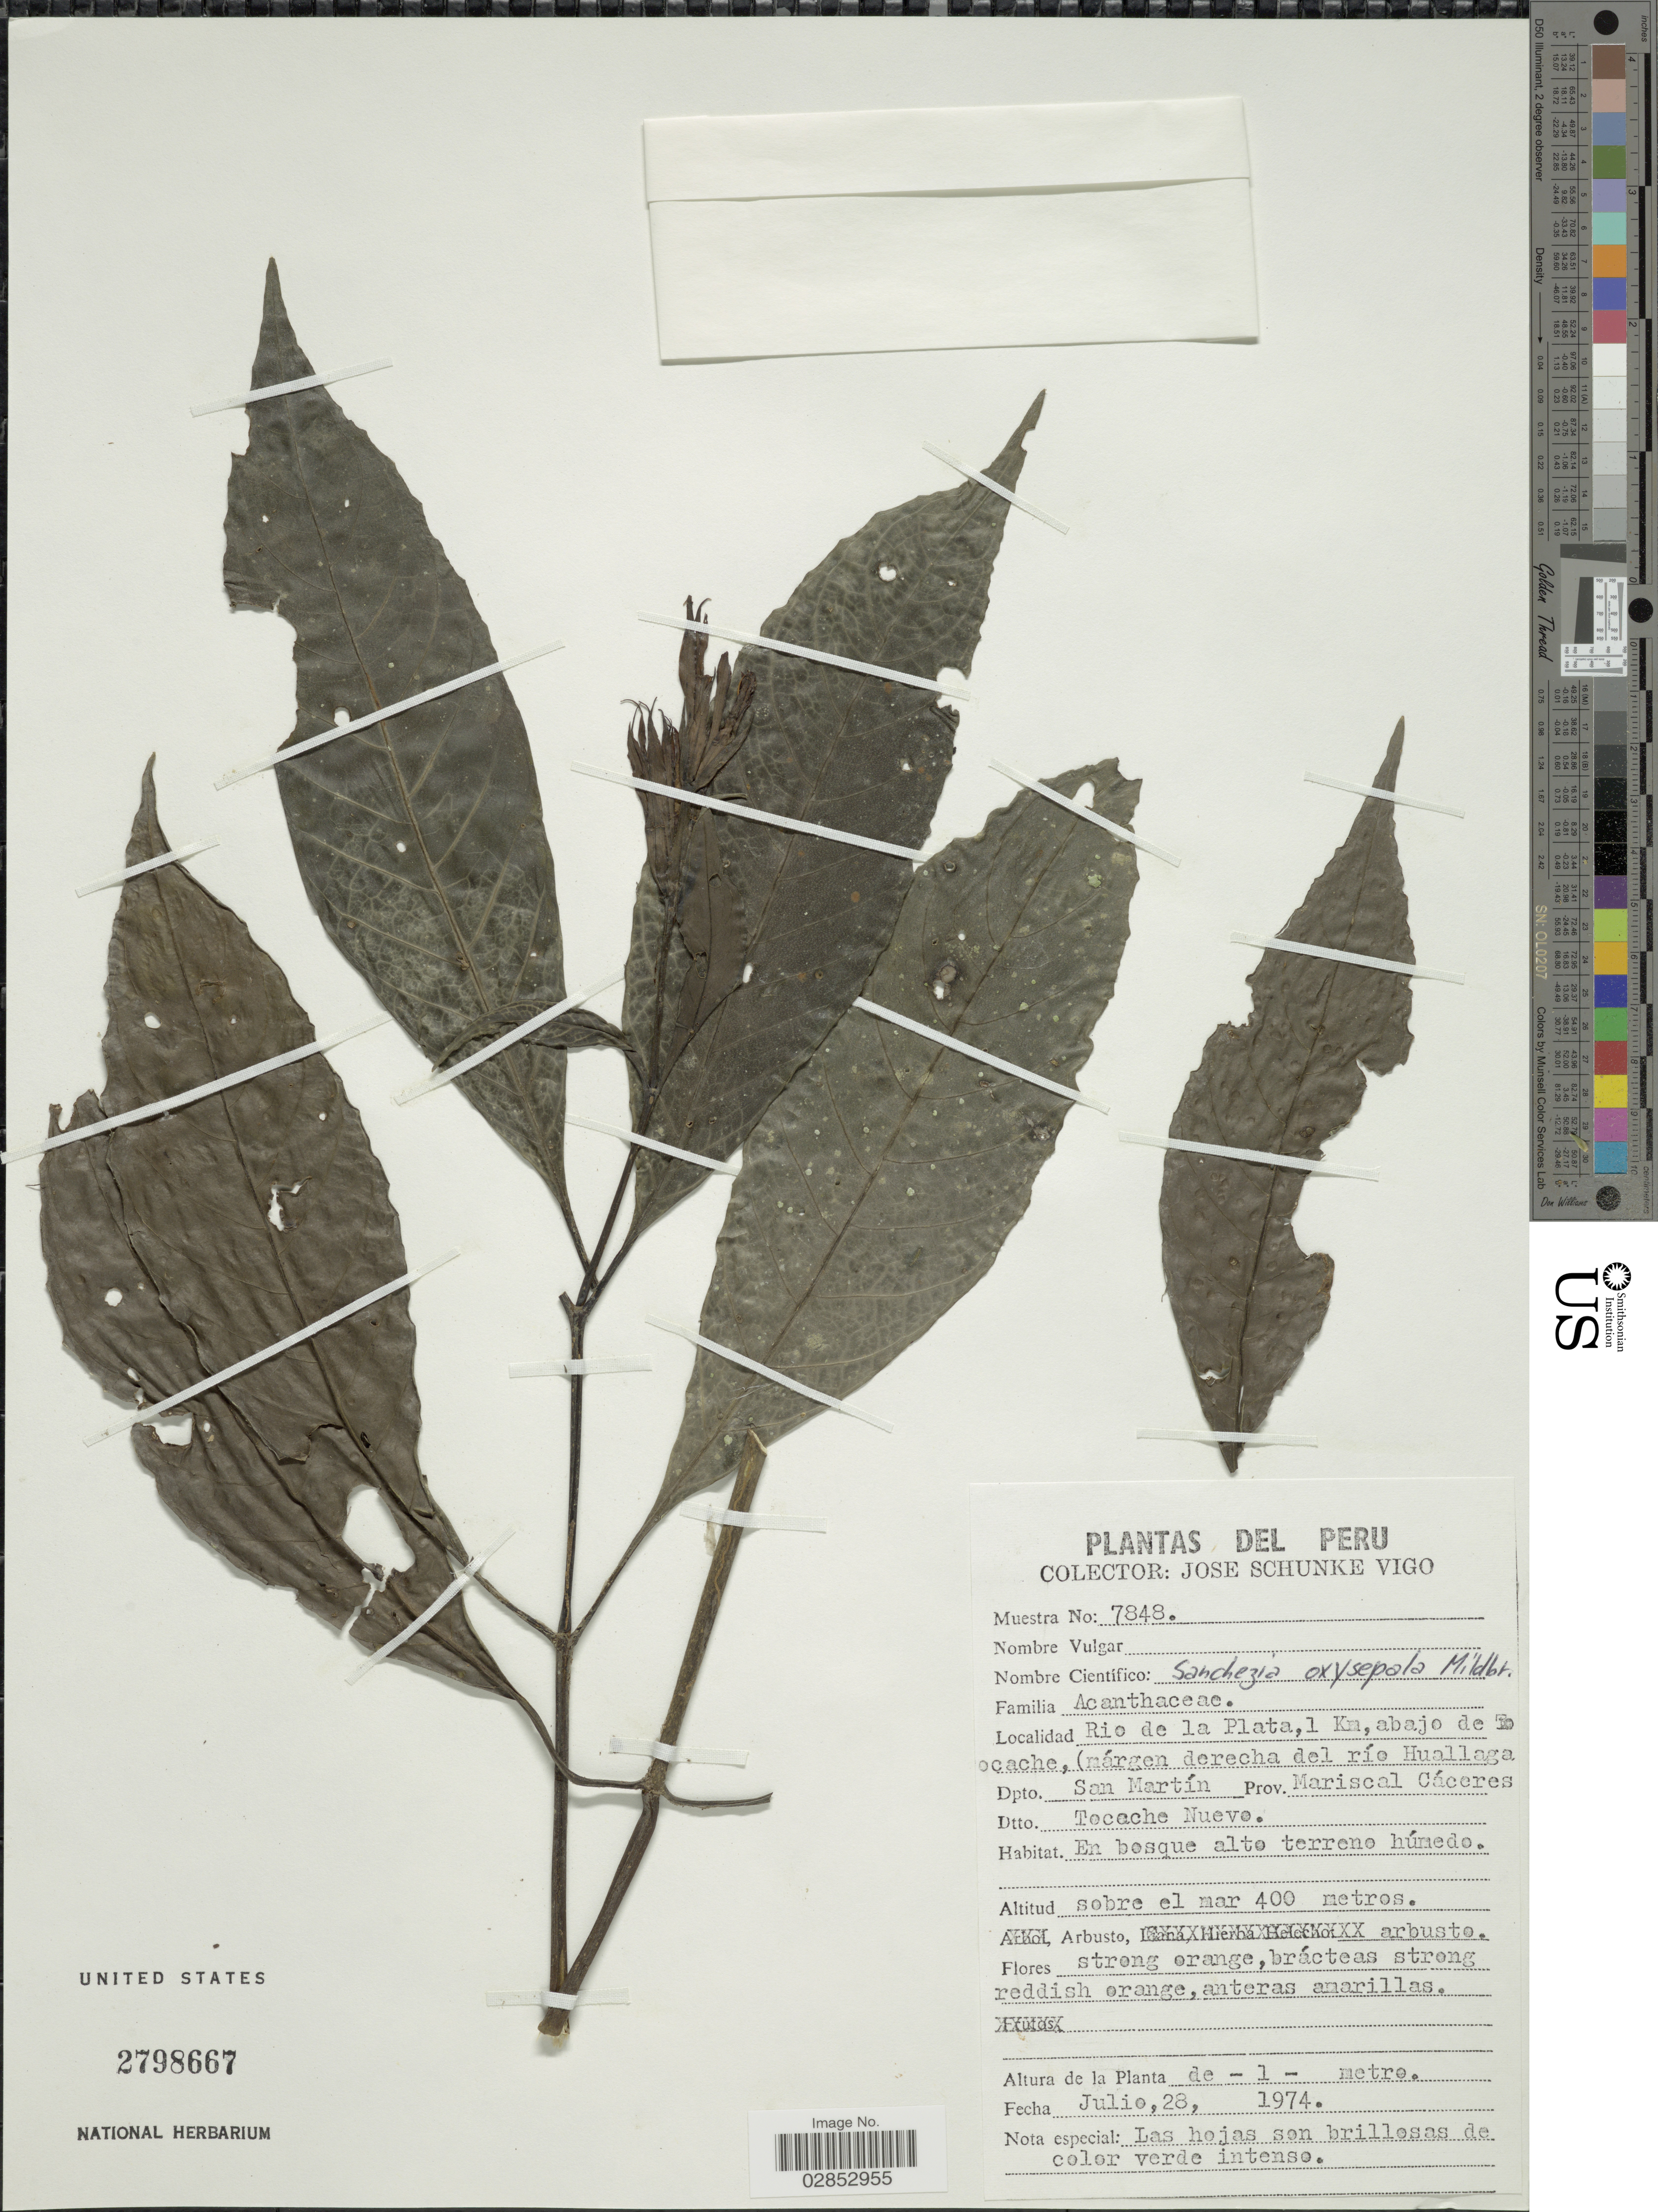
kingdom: Plantae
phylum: Tracheophyta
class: Magnoliopsida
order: Lamiales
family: Acanthaceae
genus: Sanchezia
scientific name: Sanchezia longiflora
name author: (Hook. f.) Hook. f. ex Planch.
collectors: J. Schunke Vigo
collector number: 7848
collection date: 1974-07-28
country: Peru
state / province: San Martín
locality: Rio de la Plata, 1 Km, abajo de Tocache, (márgen derecha del río Huallaga, Dpto. San Martín, Prov. Mariscal Cáceras, Dtto. Tocache Nuevo.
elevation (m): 400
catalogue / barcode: US 2798667